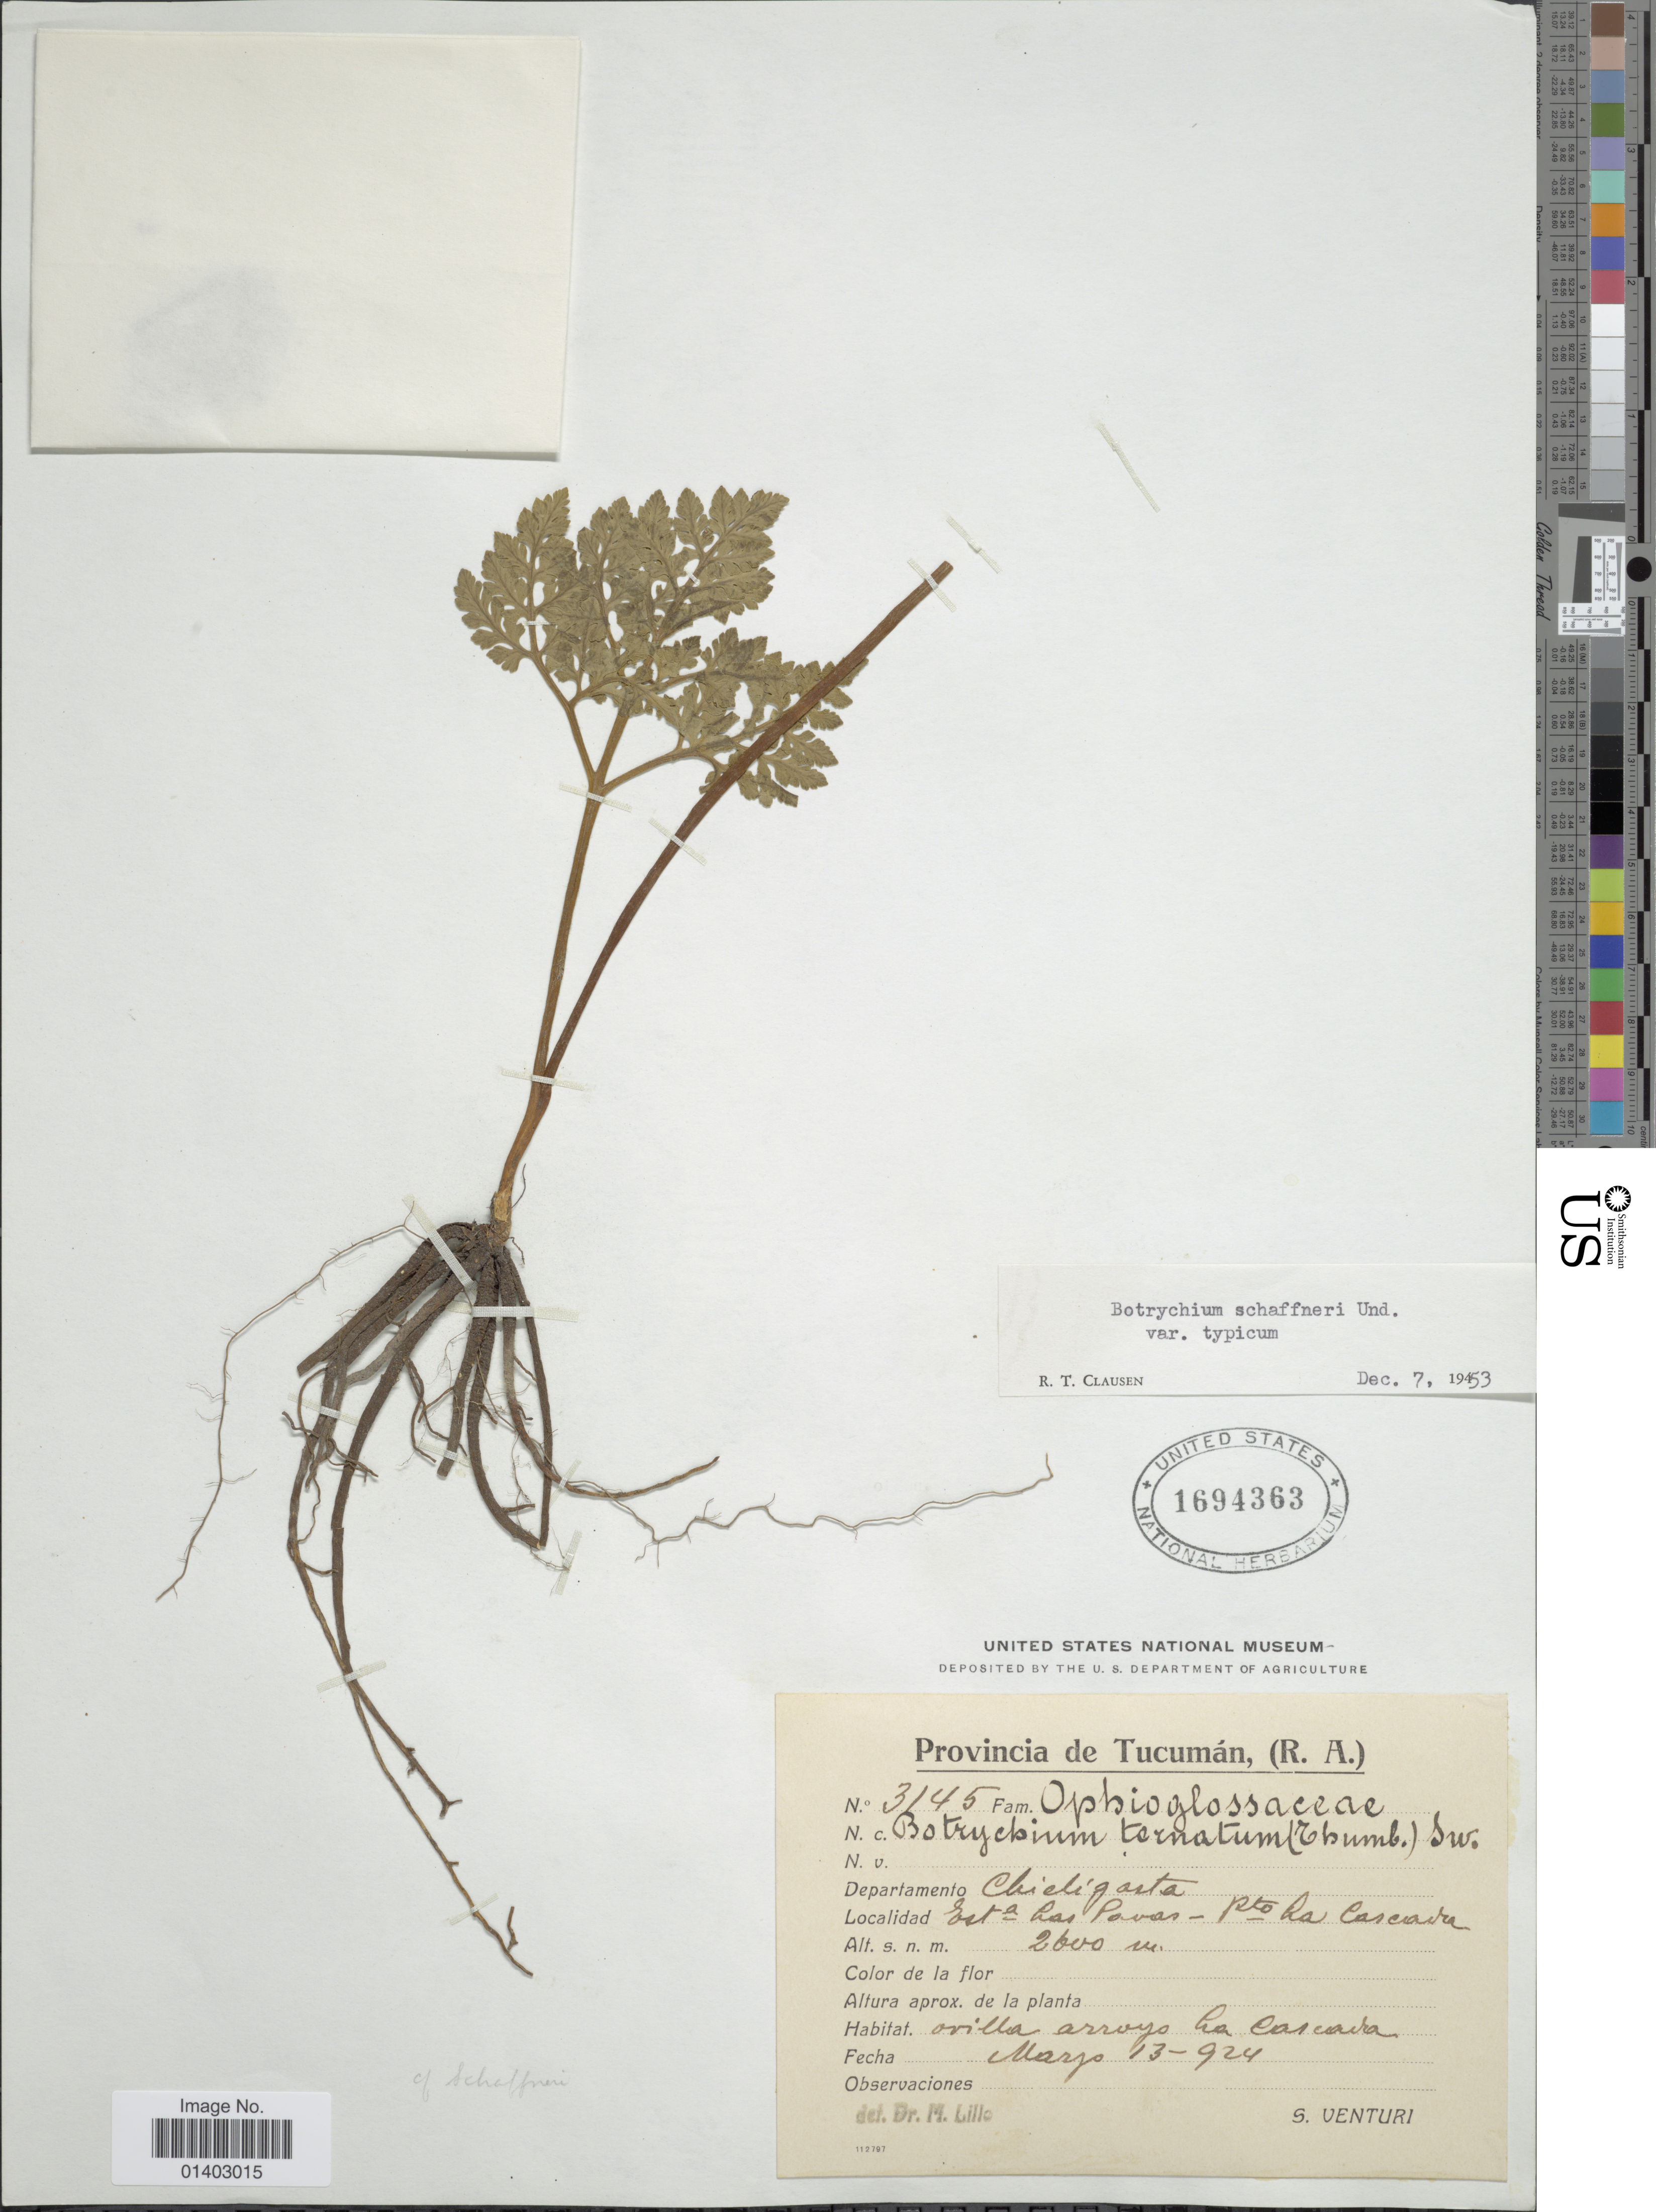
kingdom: Plantae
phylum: Tracheophyta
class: Polypodiopsida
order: Ophioglossales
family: Ophioglossaceae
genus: Botrychium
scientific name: Botrychium schaffneri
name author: Underw.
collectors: S. Venturi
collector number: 3145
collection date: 1924-03-13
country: Argentina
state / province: Tucuman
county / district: Chicligasta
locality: Est-a Las Pavas- Pto La Cascada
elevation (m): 2600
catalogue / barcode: US 1694363